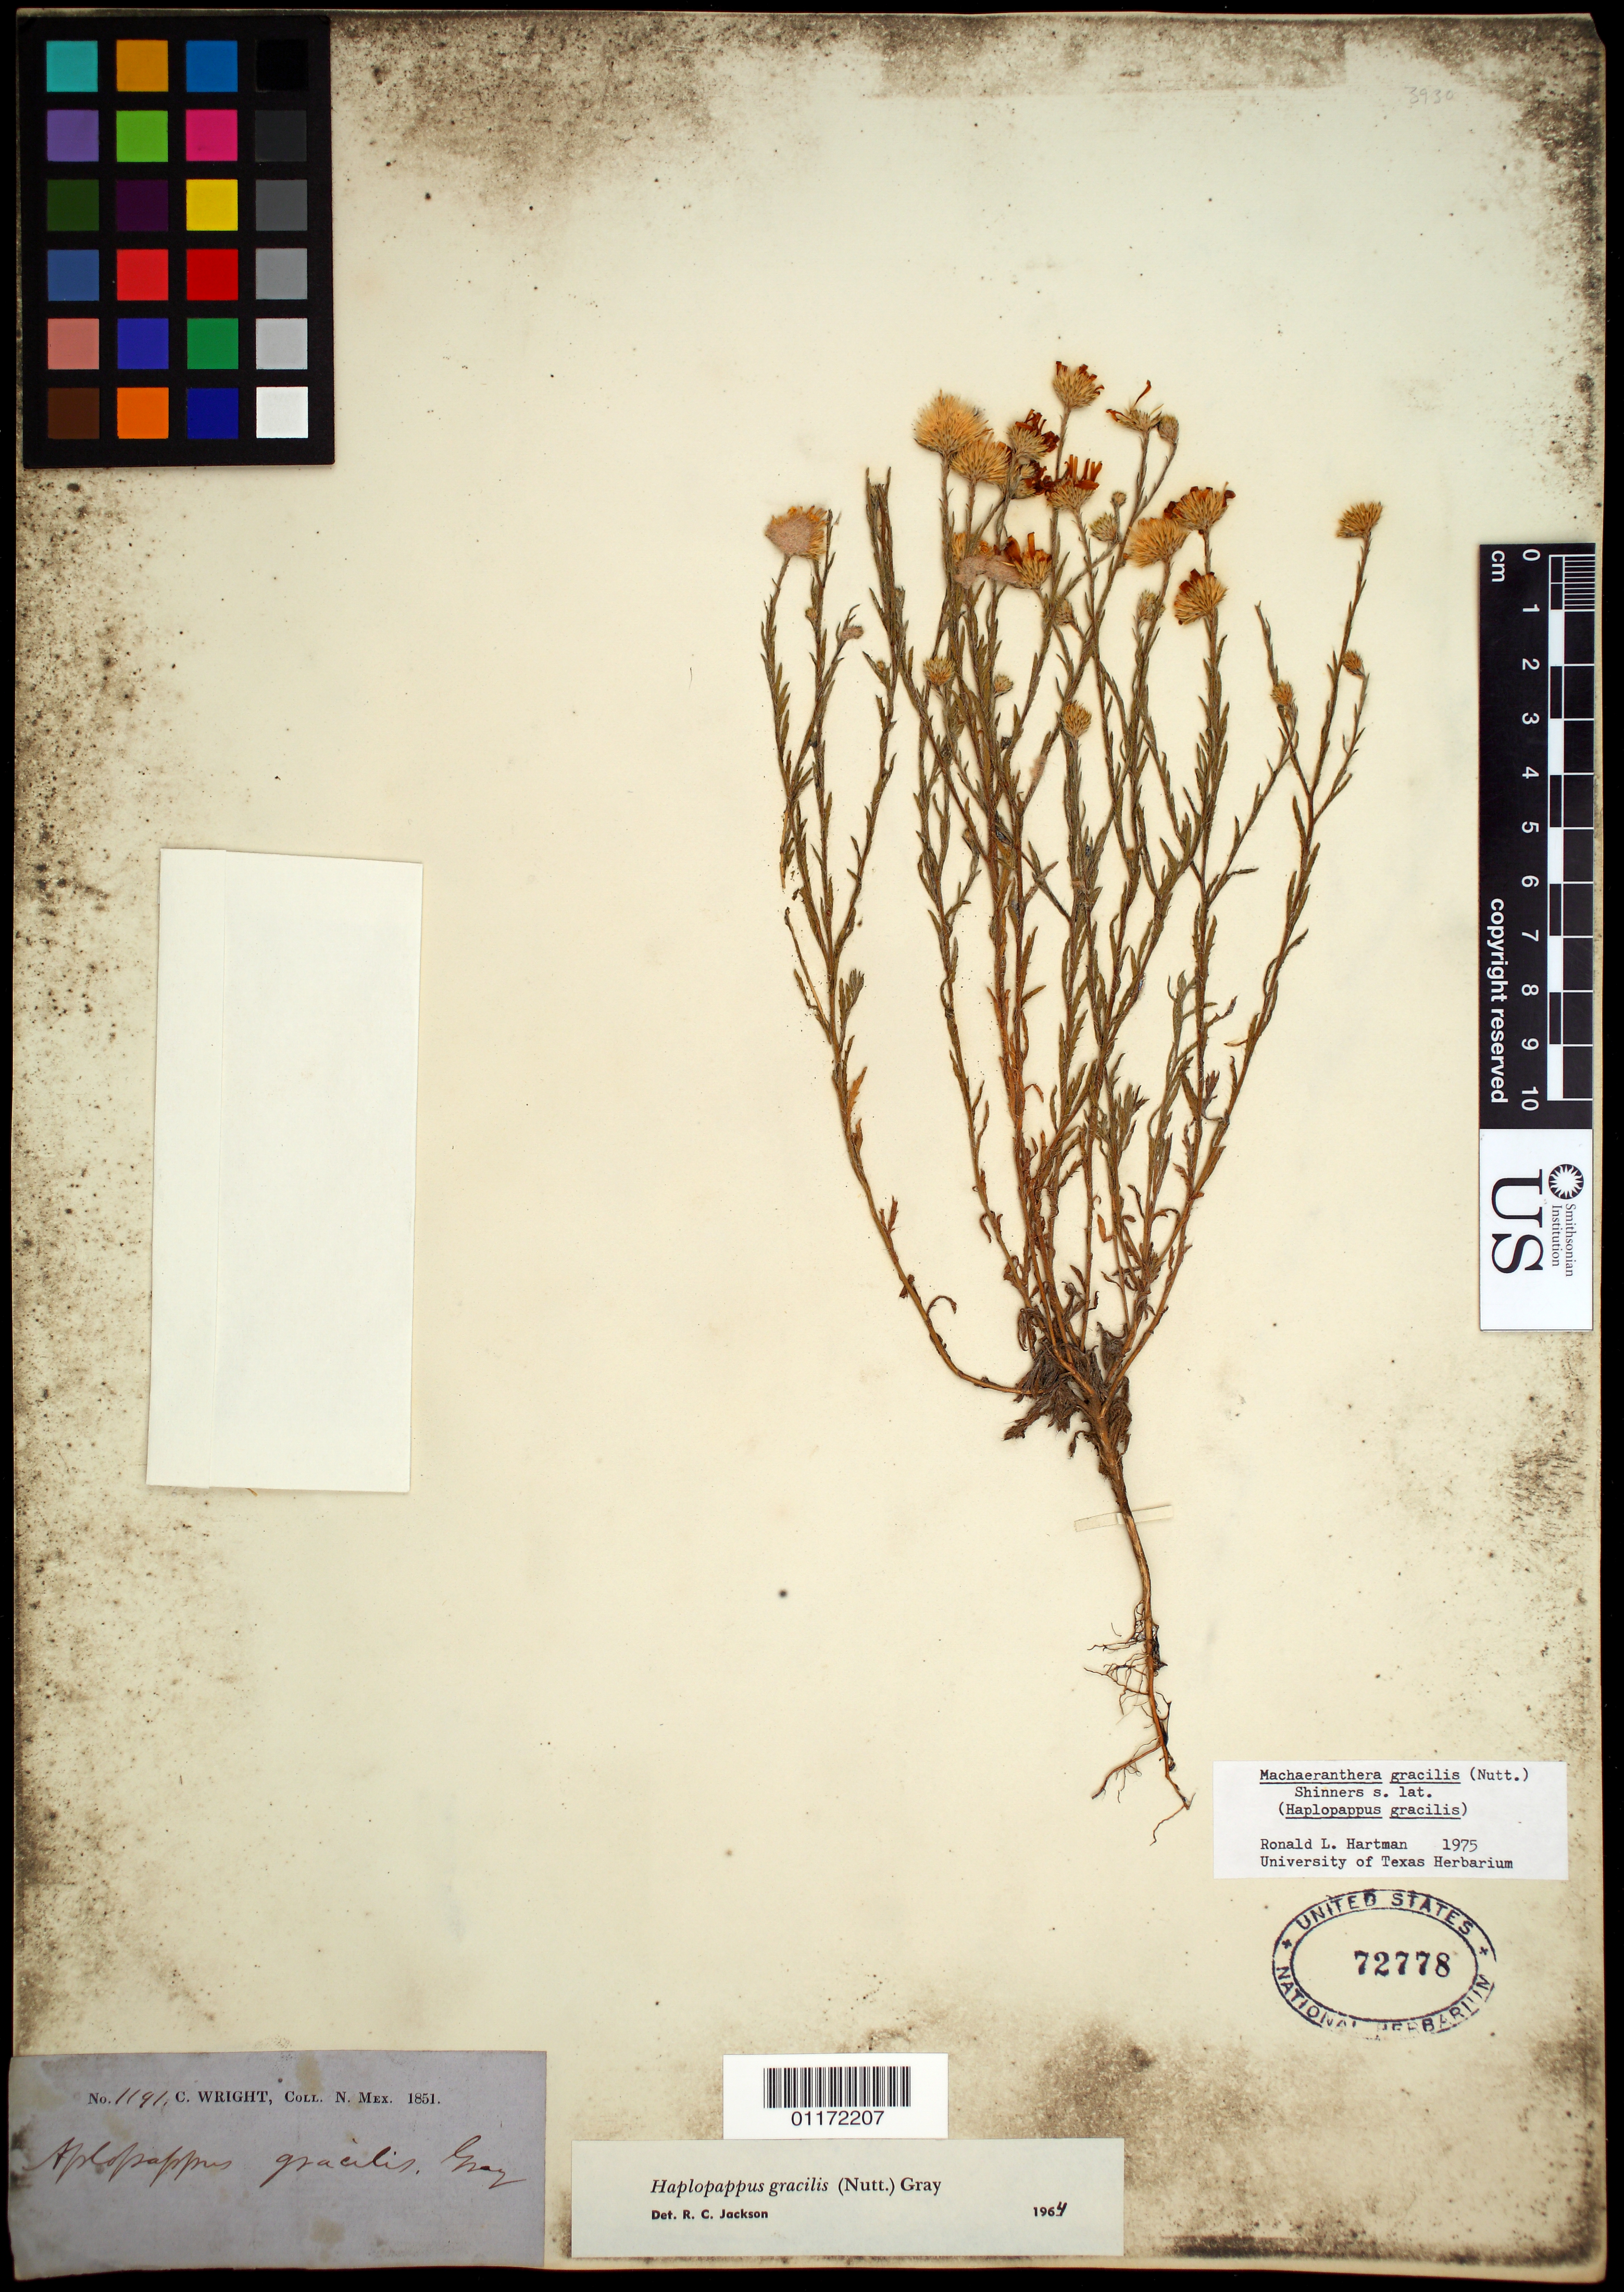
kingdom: Plantae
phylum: Tracheophyta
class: Magnoliopsida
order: Asterales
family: Asteraceae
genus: Machaeranthera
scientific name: Machaeranthera gracilis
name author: (Nutt.) Shinners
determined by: Hartman, Ronald L., Curator (RM), University of Wyoming (UNITED STATES)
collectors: C. Wright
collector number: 1191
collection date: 1851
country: United States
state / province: New Mexico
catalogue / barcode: US 72778